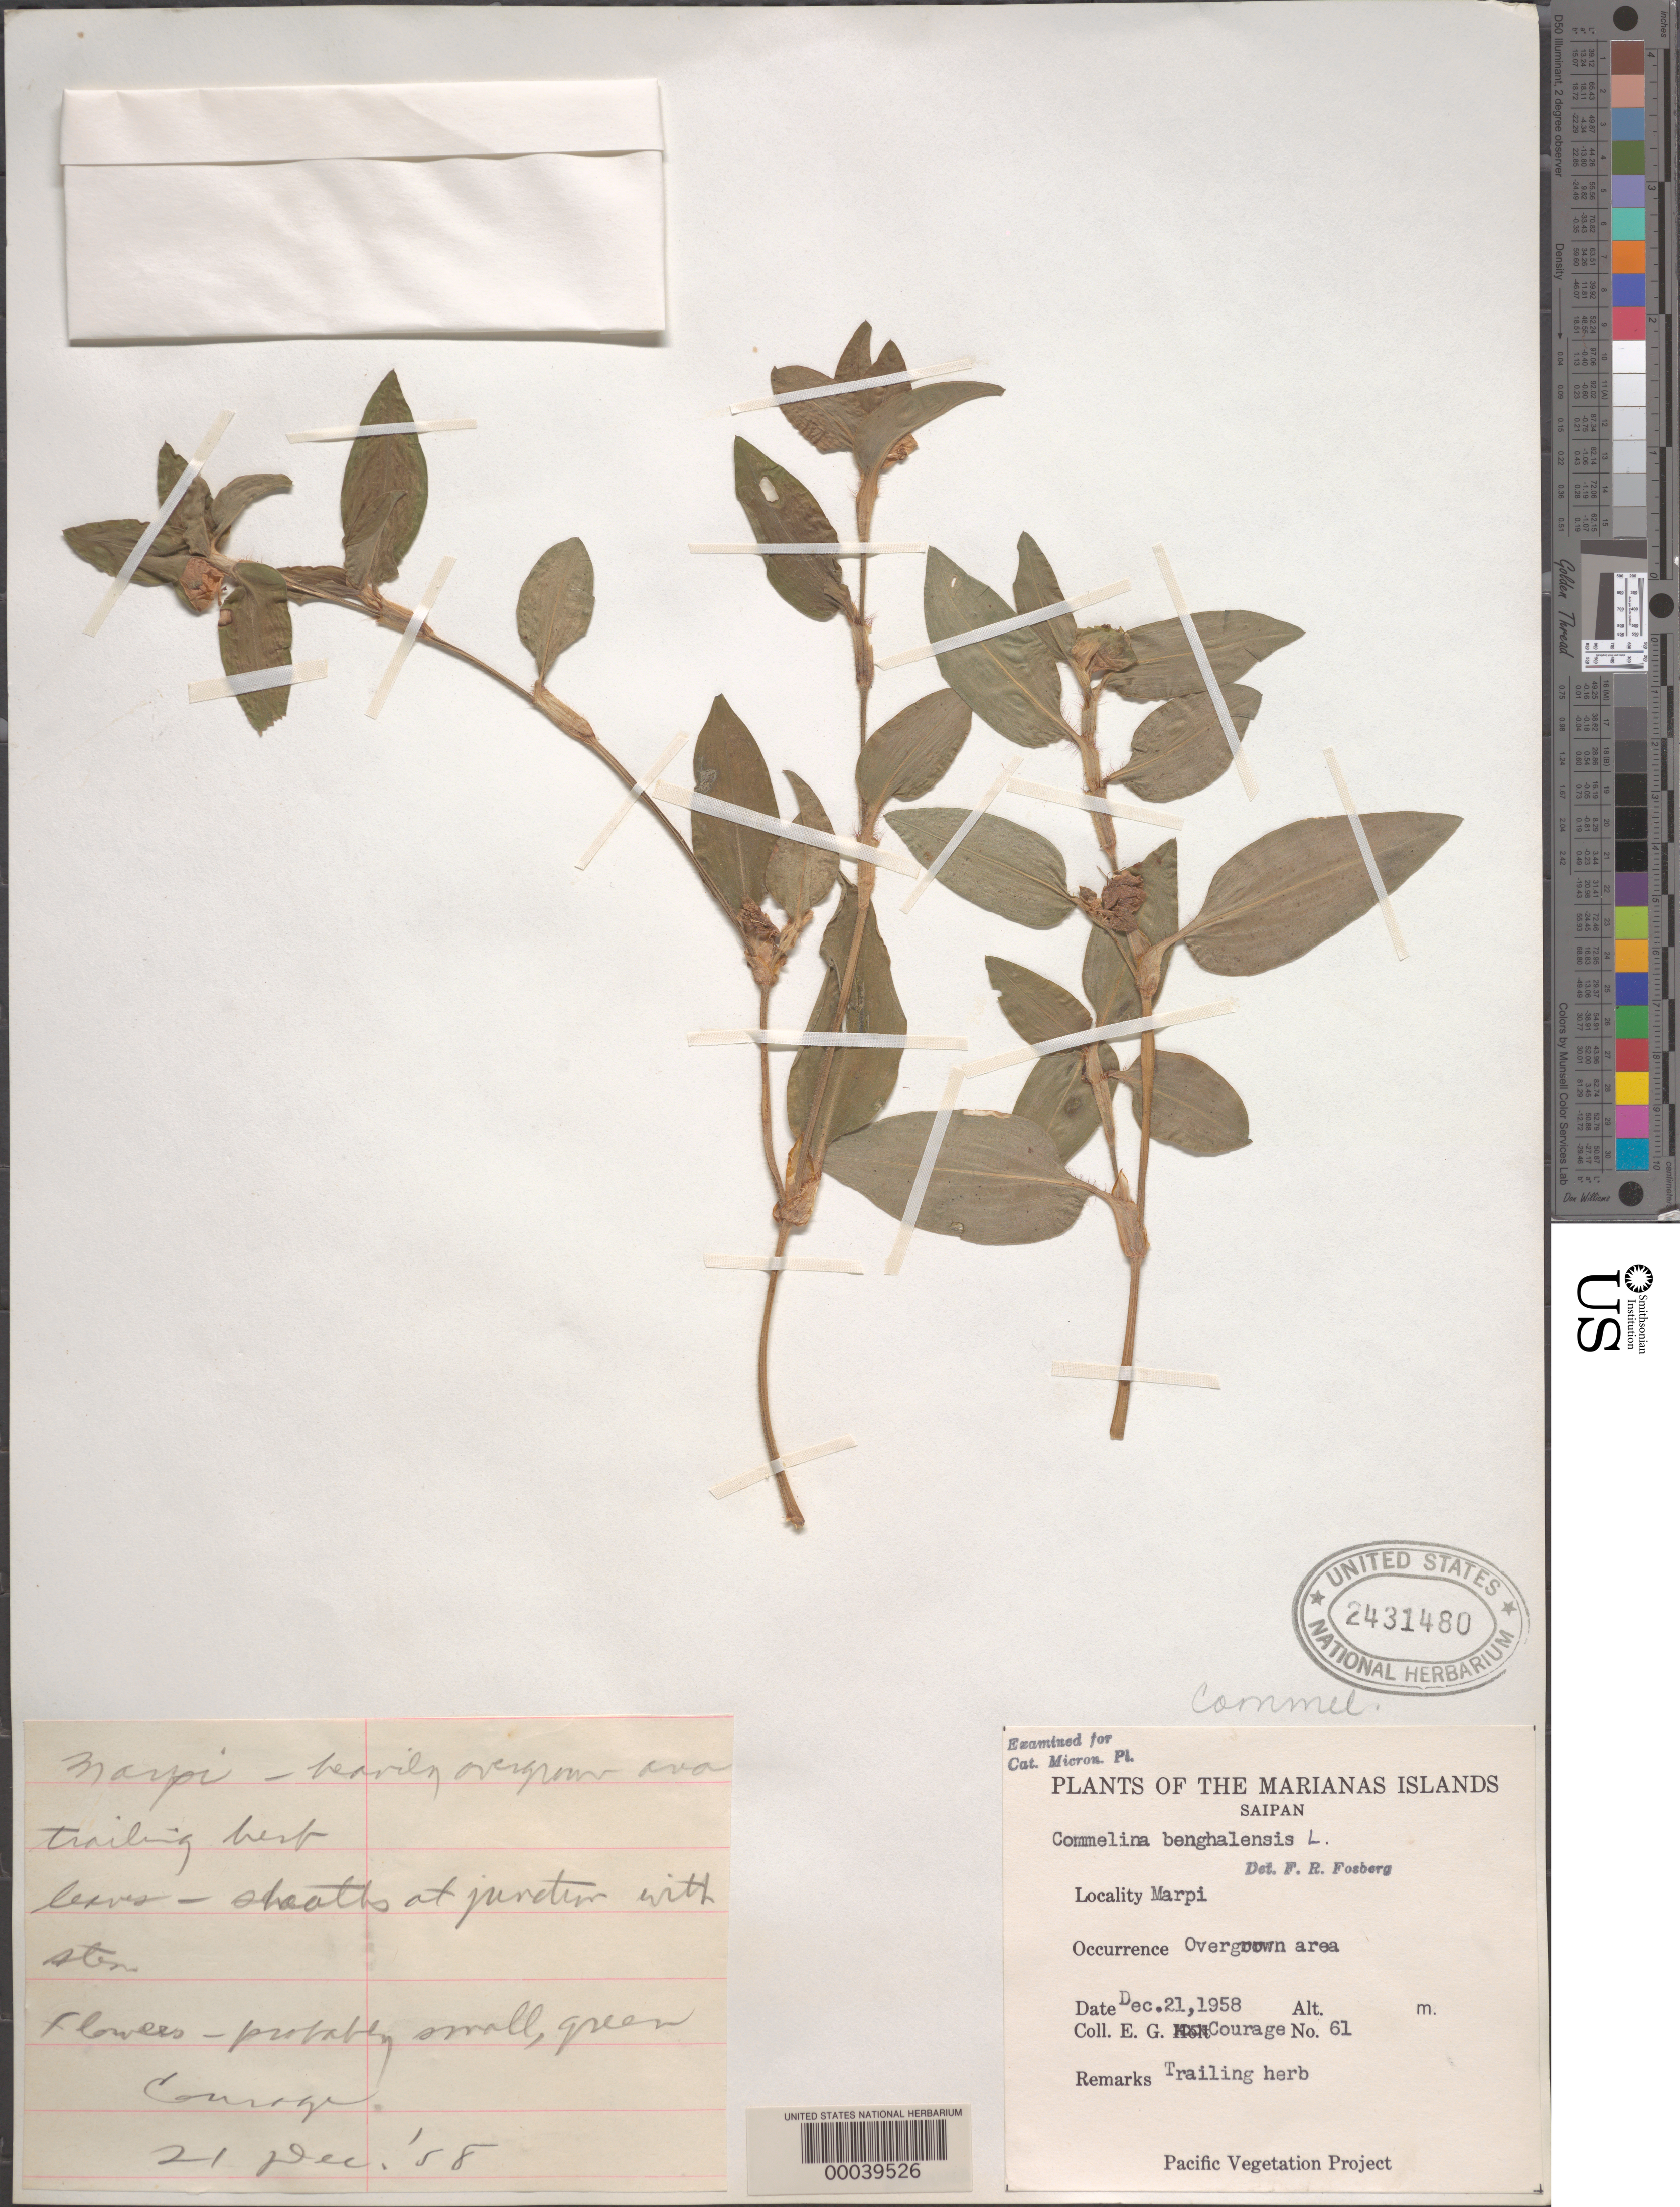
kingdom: Plantae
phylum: Tracheophyta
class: Liliopsida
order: Commelinales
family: Commelinaceae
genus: Commelina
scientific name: Commelina benghalensis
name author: L.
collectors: E. Courage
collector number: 61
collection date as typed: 21 Dec 1958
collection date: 1958-12-21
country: Northern Mariana Islands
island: Saipan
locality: Marpi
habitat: Overgrown area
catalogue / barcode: US 2431480